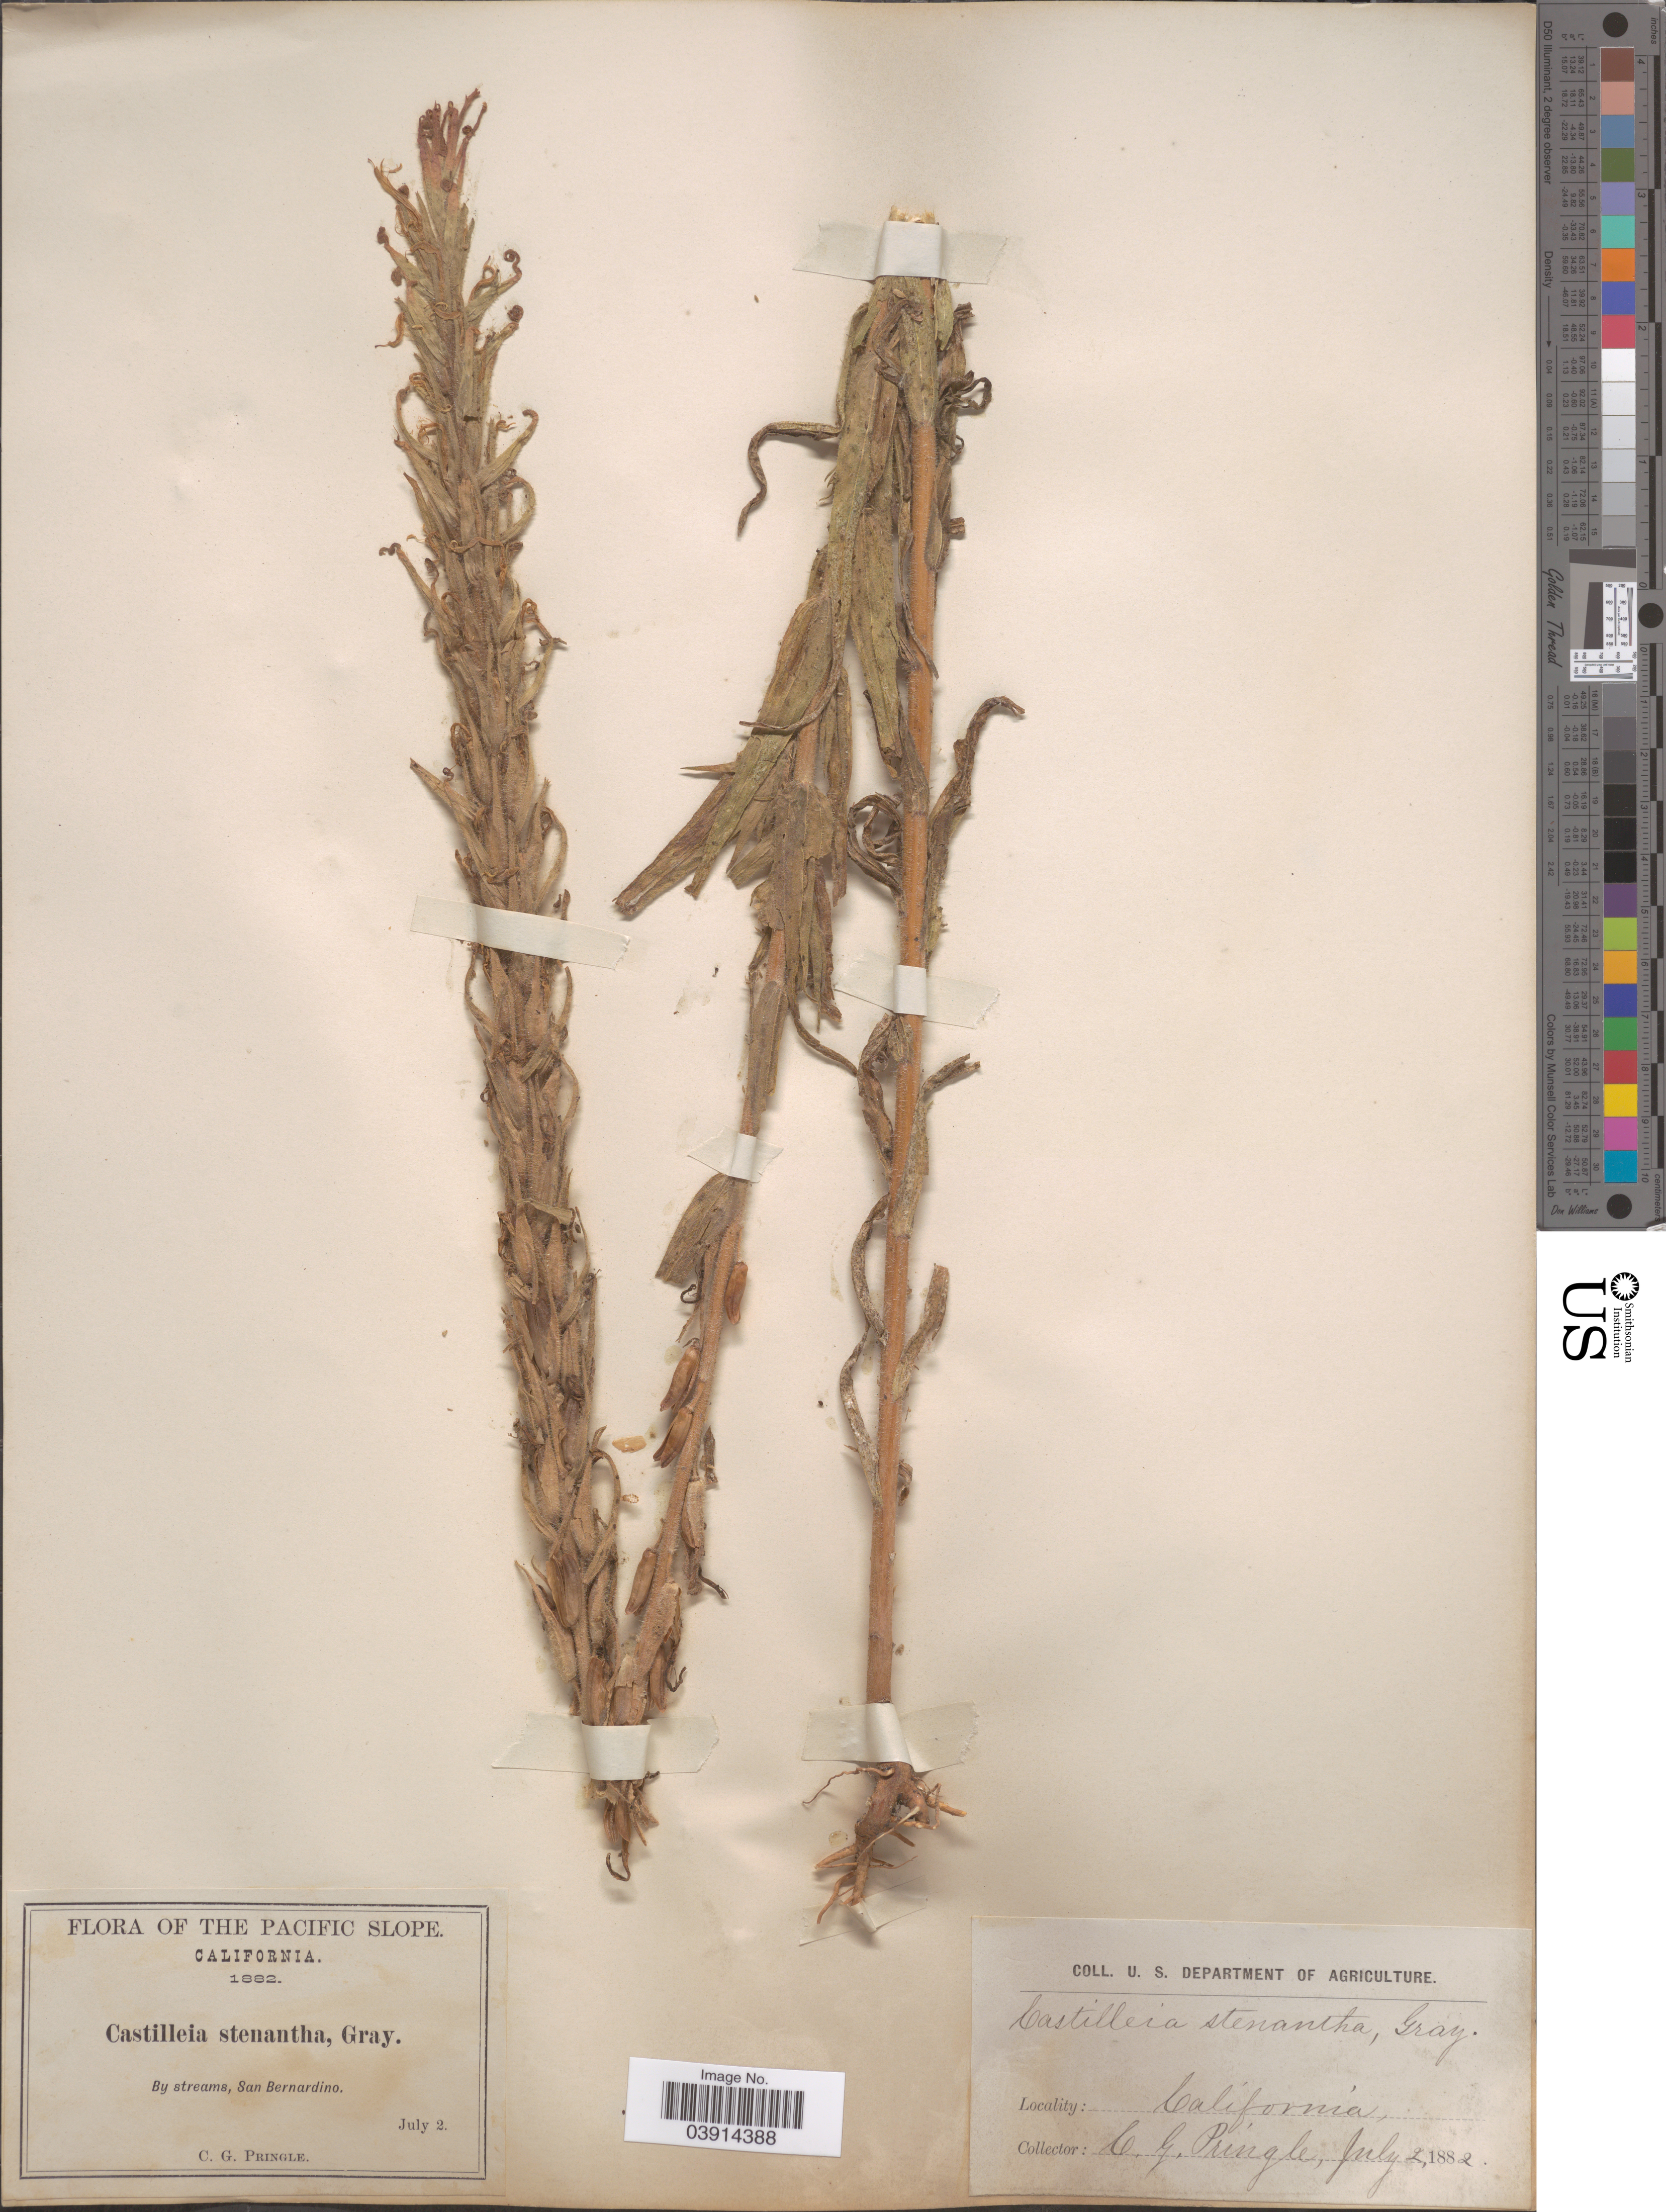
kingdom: Plantae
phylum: Tracheophyta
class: Magnoliopsida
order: Lamiales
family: Orobanchaceae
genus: Castilleja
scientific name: Castilleja stenantha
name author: A. Gray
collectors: C. G. Pringle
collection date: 1882-07-02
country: United States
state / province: California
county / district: San Bernardino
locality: The Pacific Slope. By streams, San Bernardino.